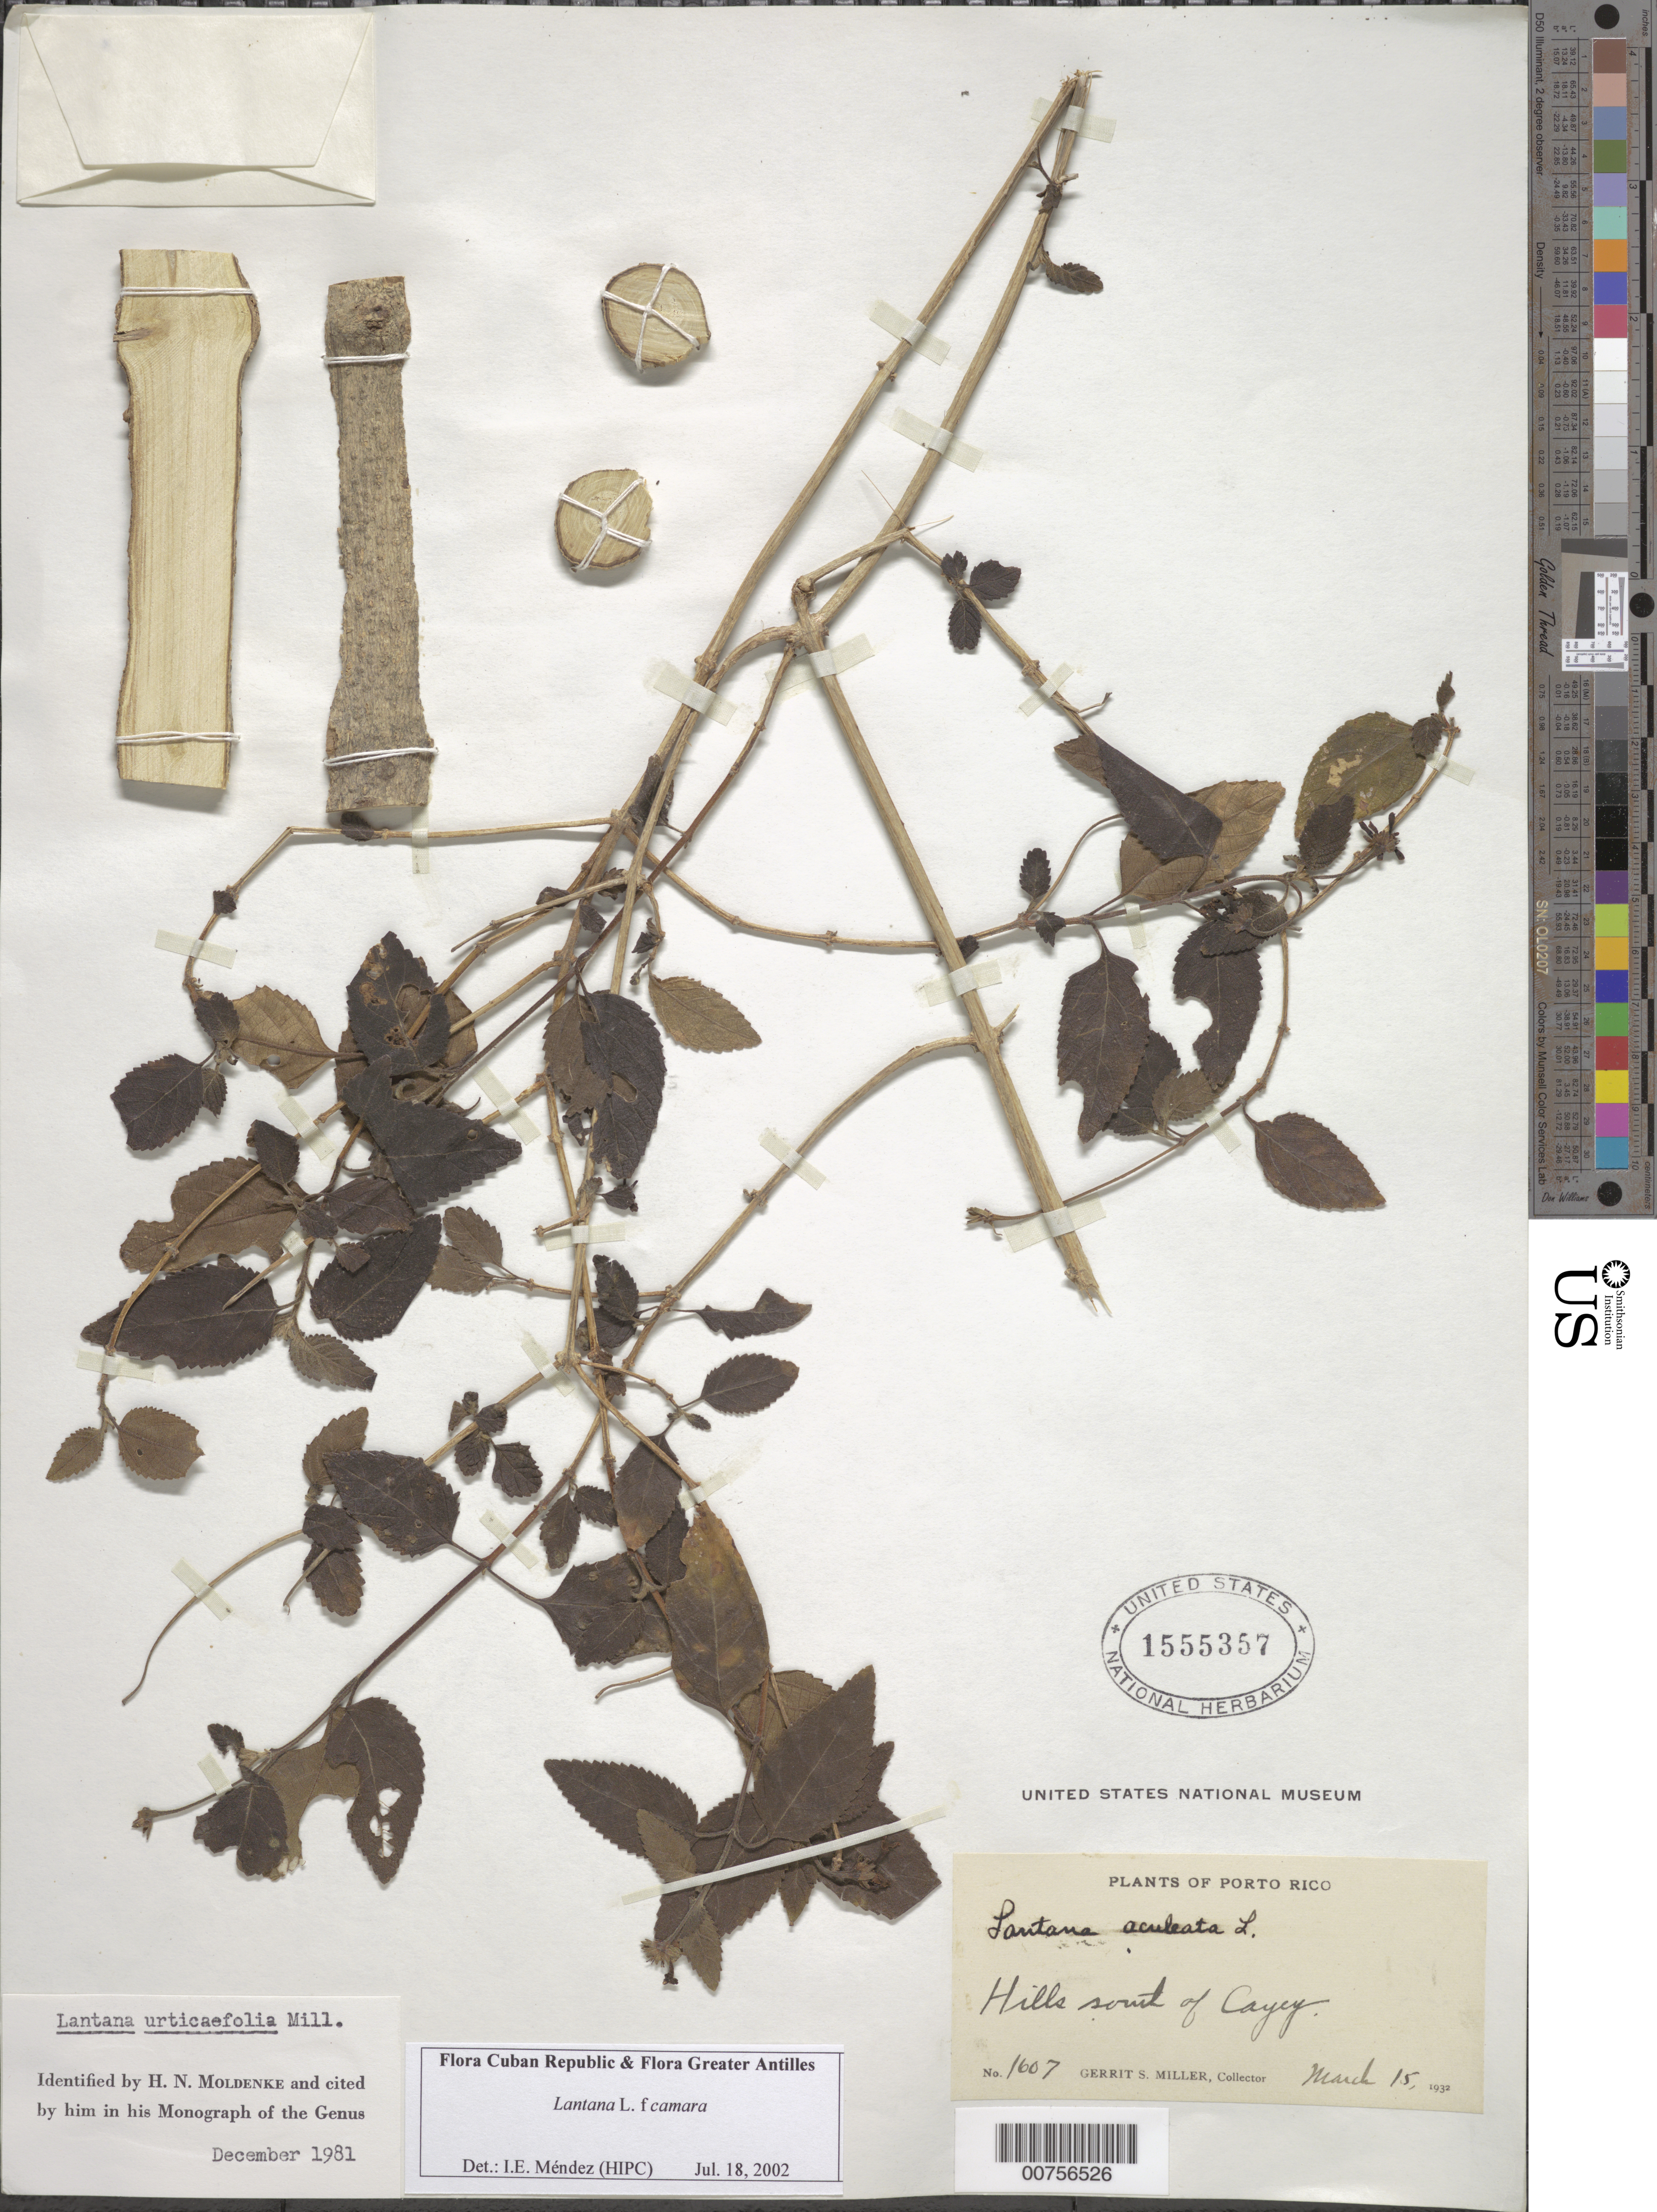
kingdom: Plantae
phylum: Tracheophyta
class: Magnoliopsida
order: Lamiales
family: Verbenaceae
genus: Lantana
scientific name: Lantana camara f. camara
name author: L.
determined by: Méndez, Isidro E., (HIPC)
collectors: G. S. Miller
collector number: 1607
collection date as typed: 15 Mar 1932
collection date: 1932-03-15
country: Puerto Rico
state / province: Cayey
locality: Hills south of Cayey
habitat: Hills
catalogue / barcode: US 1555357